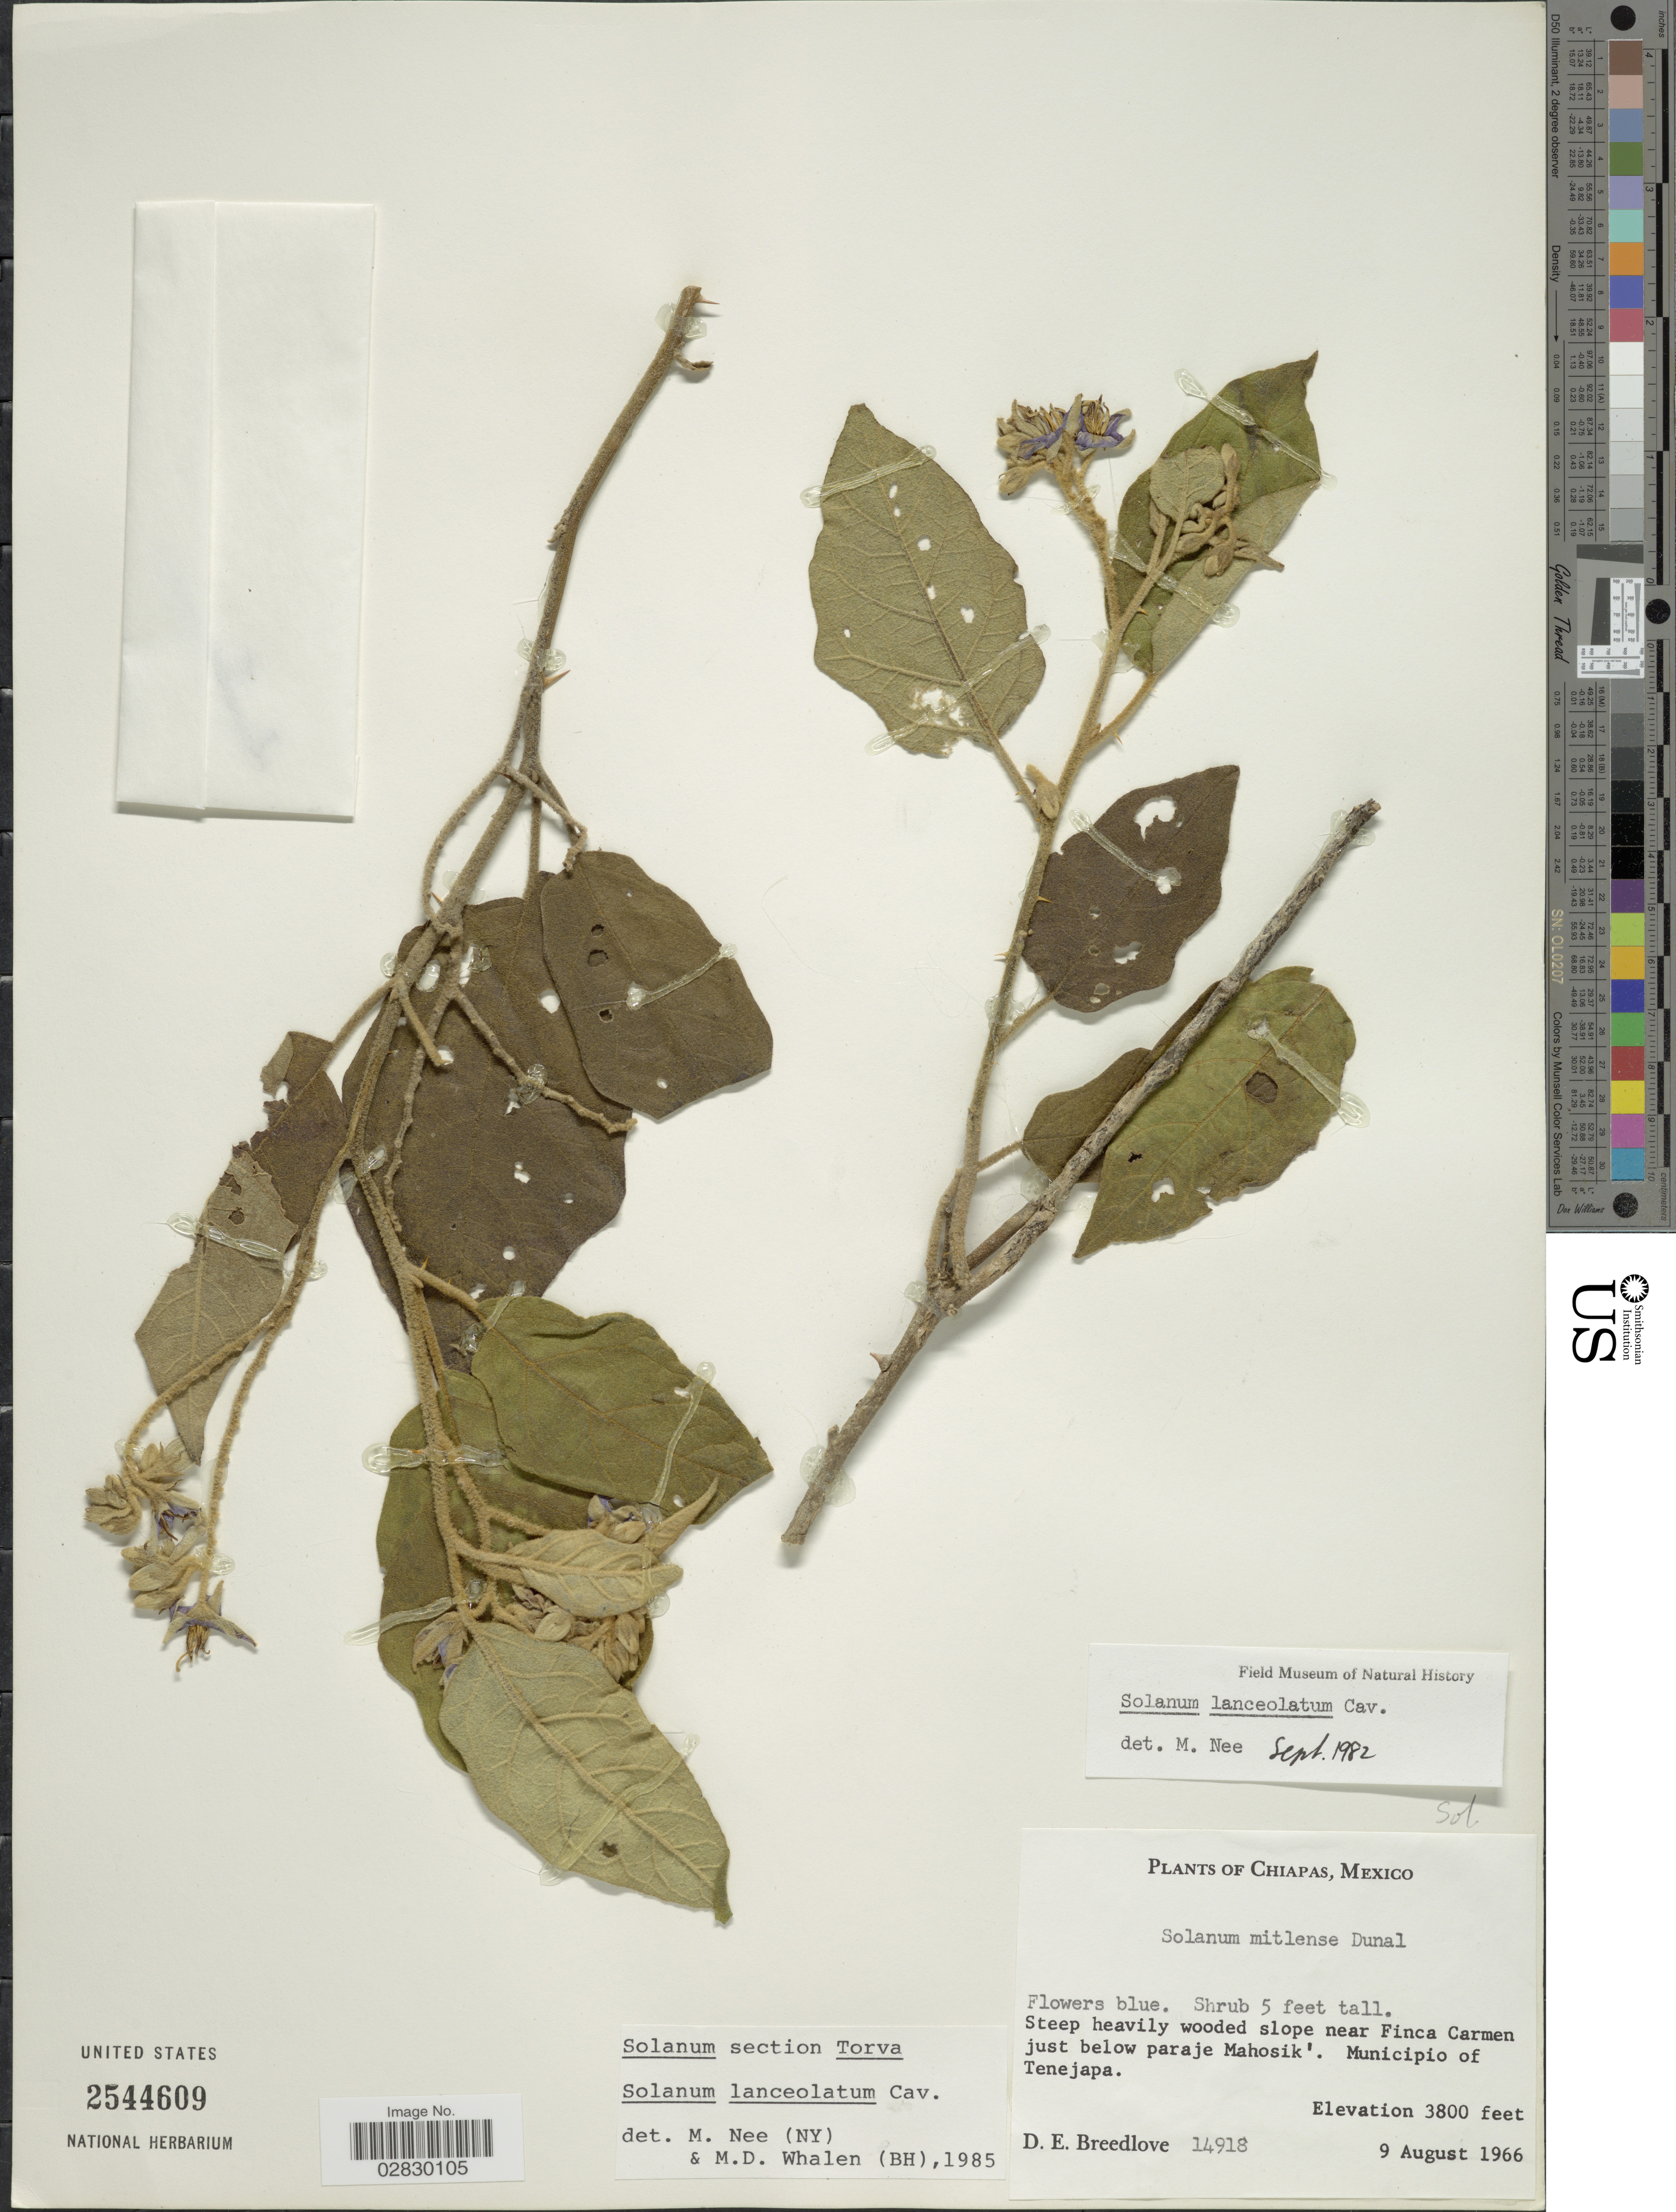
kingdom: Plantae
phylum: Tracheophyta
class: Magnoliopsida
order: Solanales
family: Solanaceae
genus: Solanum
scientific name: Solanum lanceolatum Berthault, nom. illeg.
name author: Berthault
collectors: D. E. Breedlove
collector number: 14918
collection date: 1966-08-09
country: Mexico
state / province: Chiapas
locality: Steep heavily wooded slope near Finca Carmen just below paraje Mahosik'. Municipio of Tenejapa.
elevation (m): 1158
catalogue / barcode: US 2544609